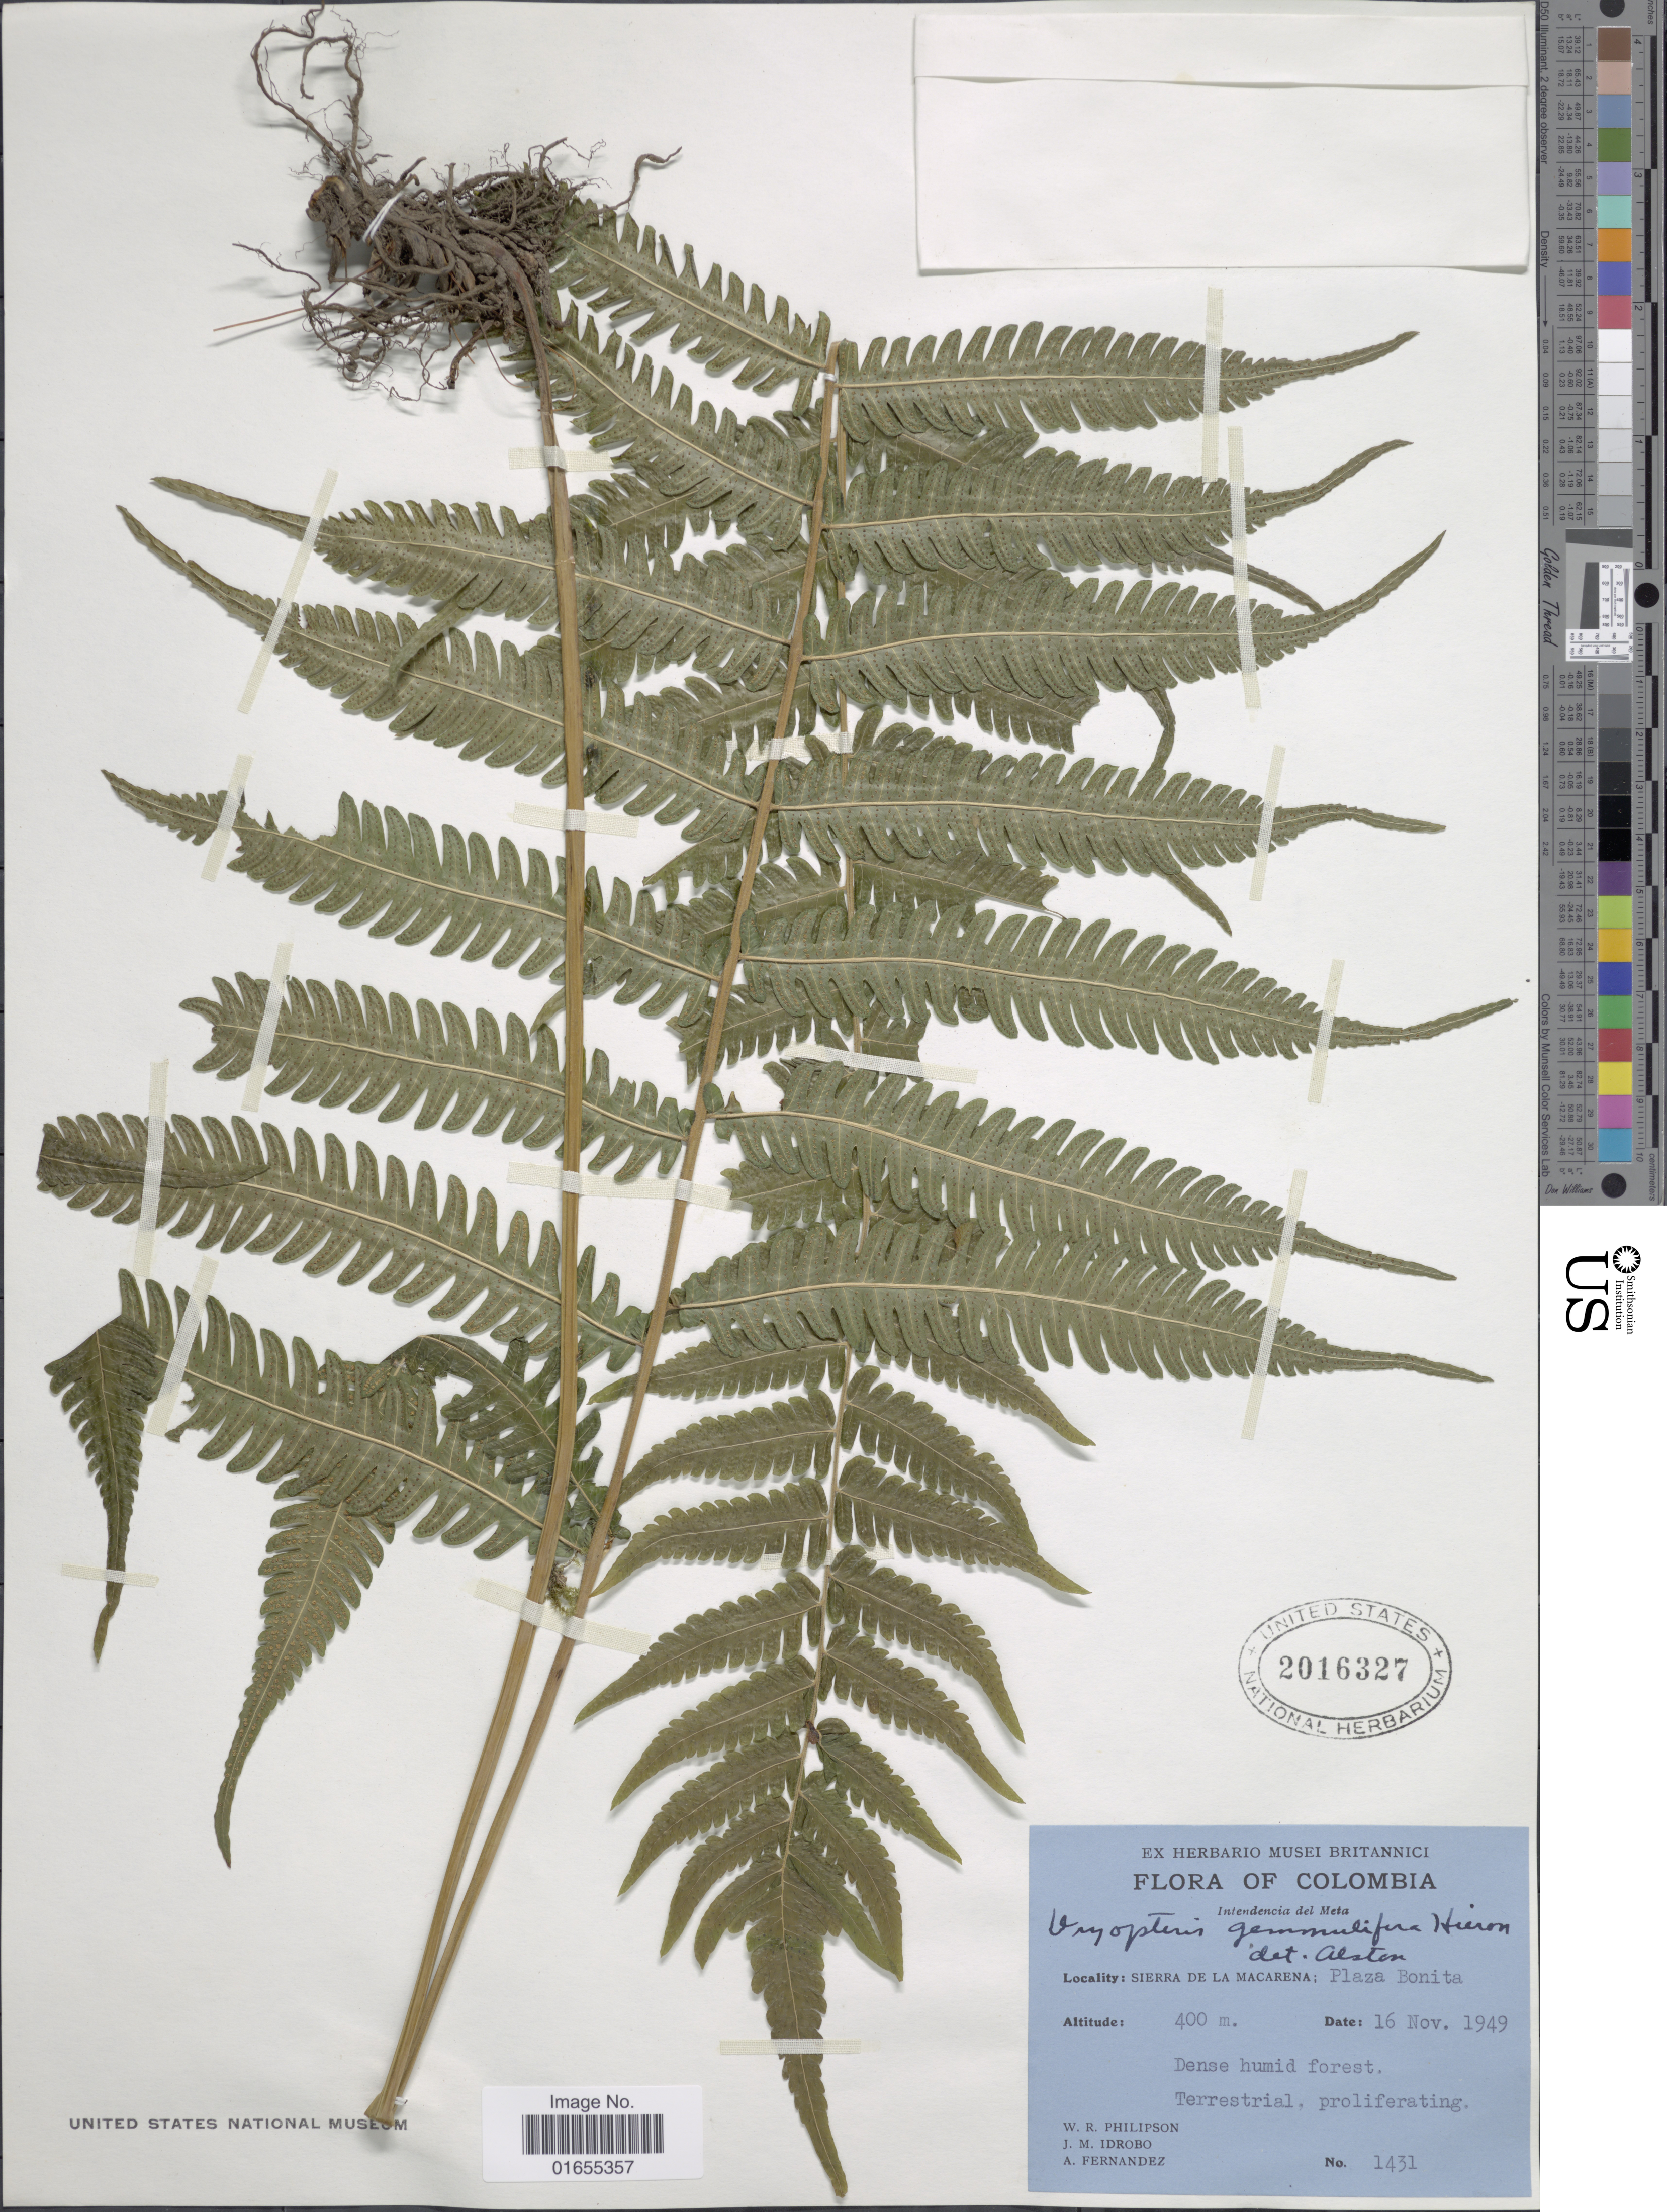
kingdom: Plantae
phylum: Tracheophyta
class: Polypodiopsida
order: Polypodiales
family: Thelypteridaceae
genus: Goniopteris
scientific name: Goniopteris gemmulifera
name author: (Hieron.) A.R. Sm. & D. Löve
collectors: W. R. Philipson, J. M. Idrobo & A. Fernandez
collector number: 1430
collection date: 1949-11-16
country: Colombia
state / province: Meta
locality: Sierra de la Macarena; Plaza Bonita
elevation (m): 400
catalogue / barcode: US 2016327